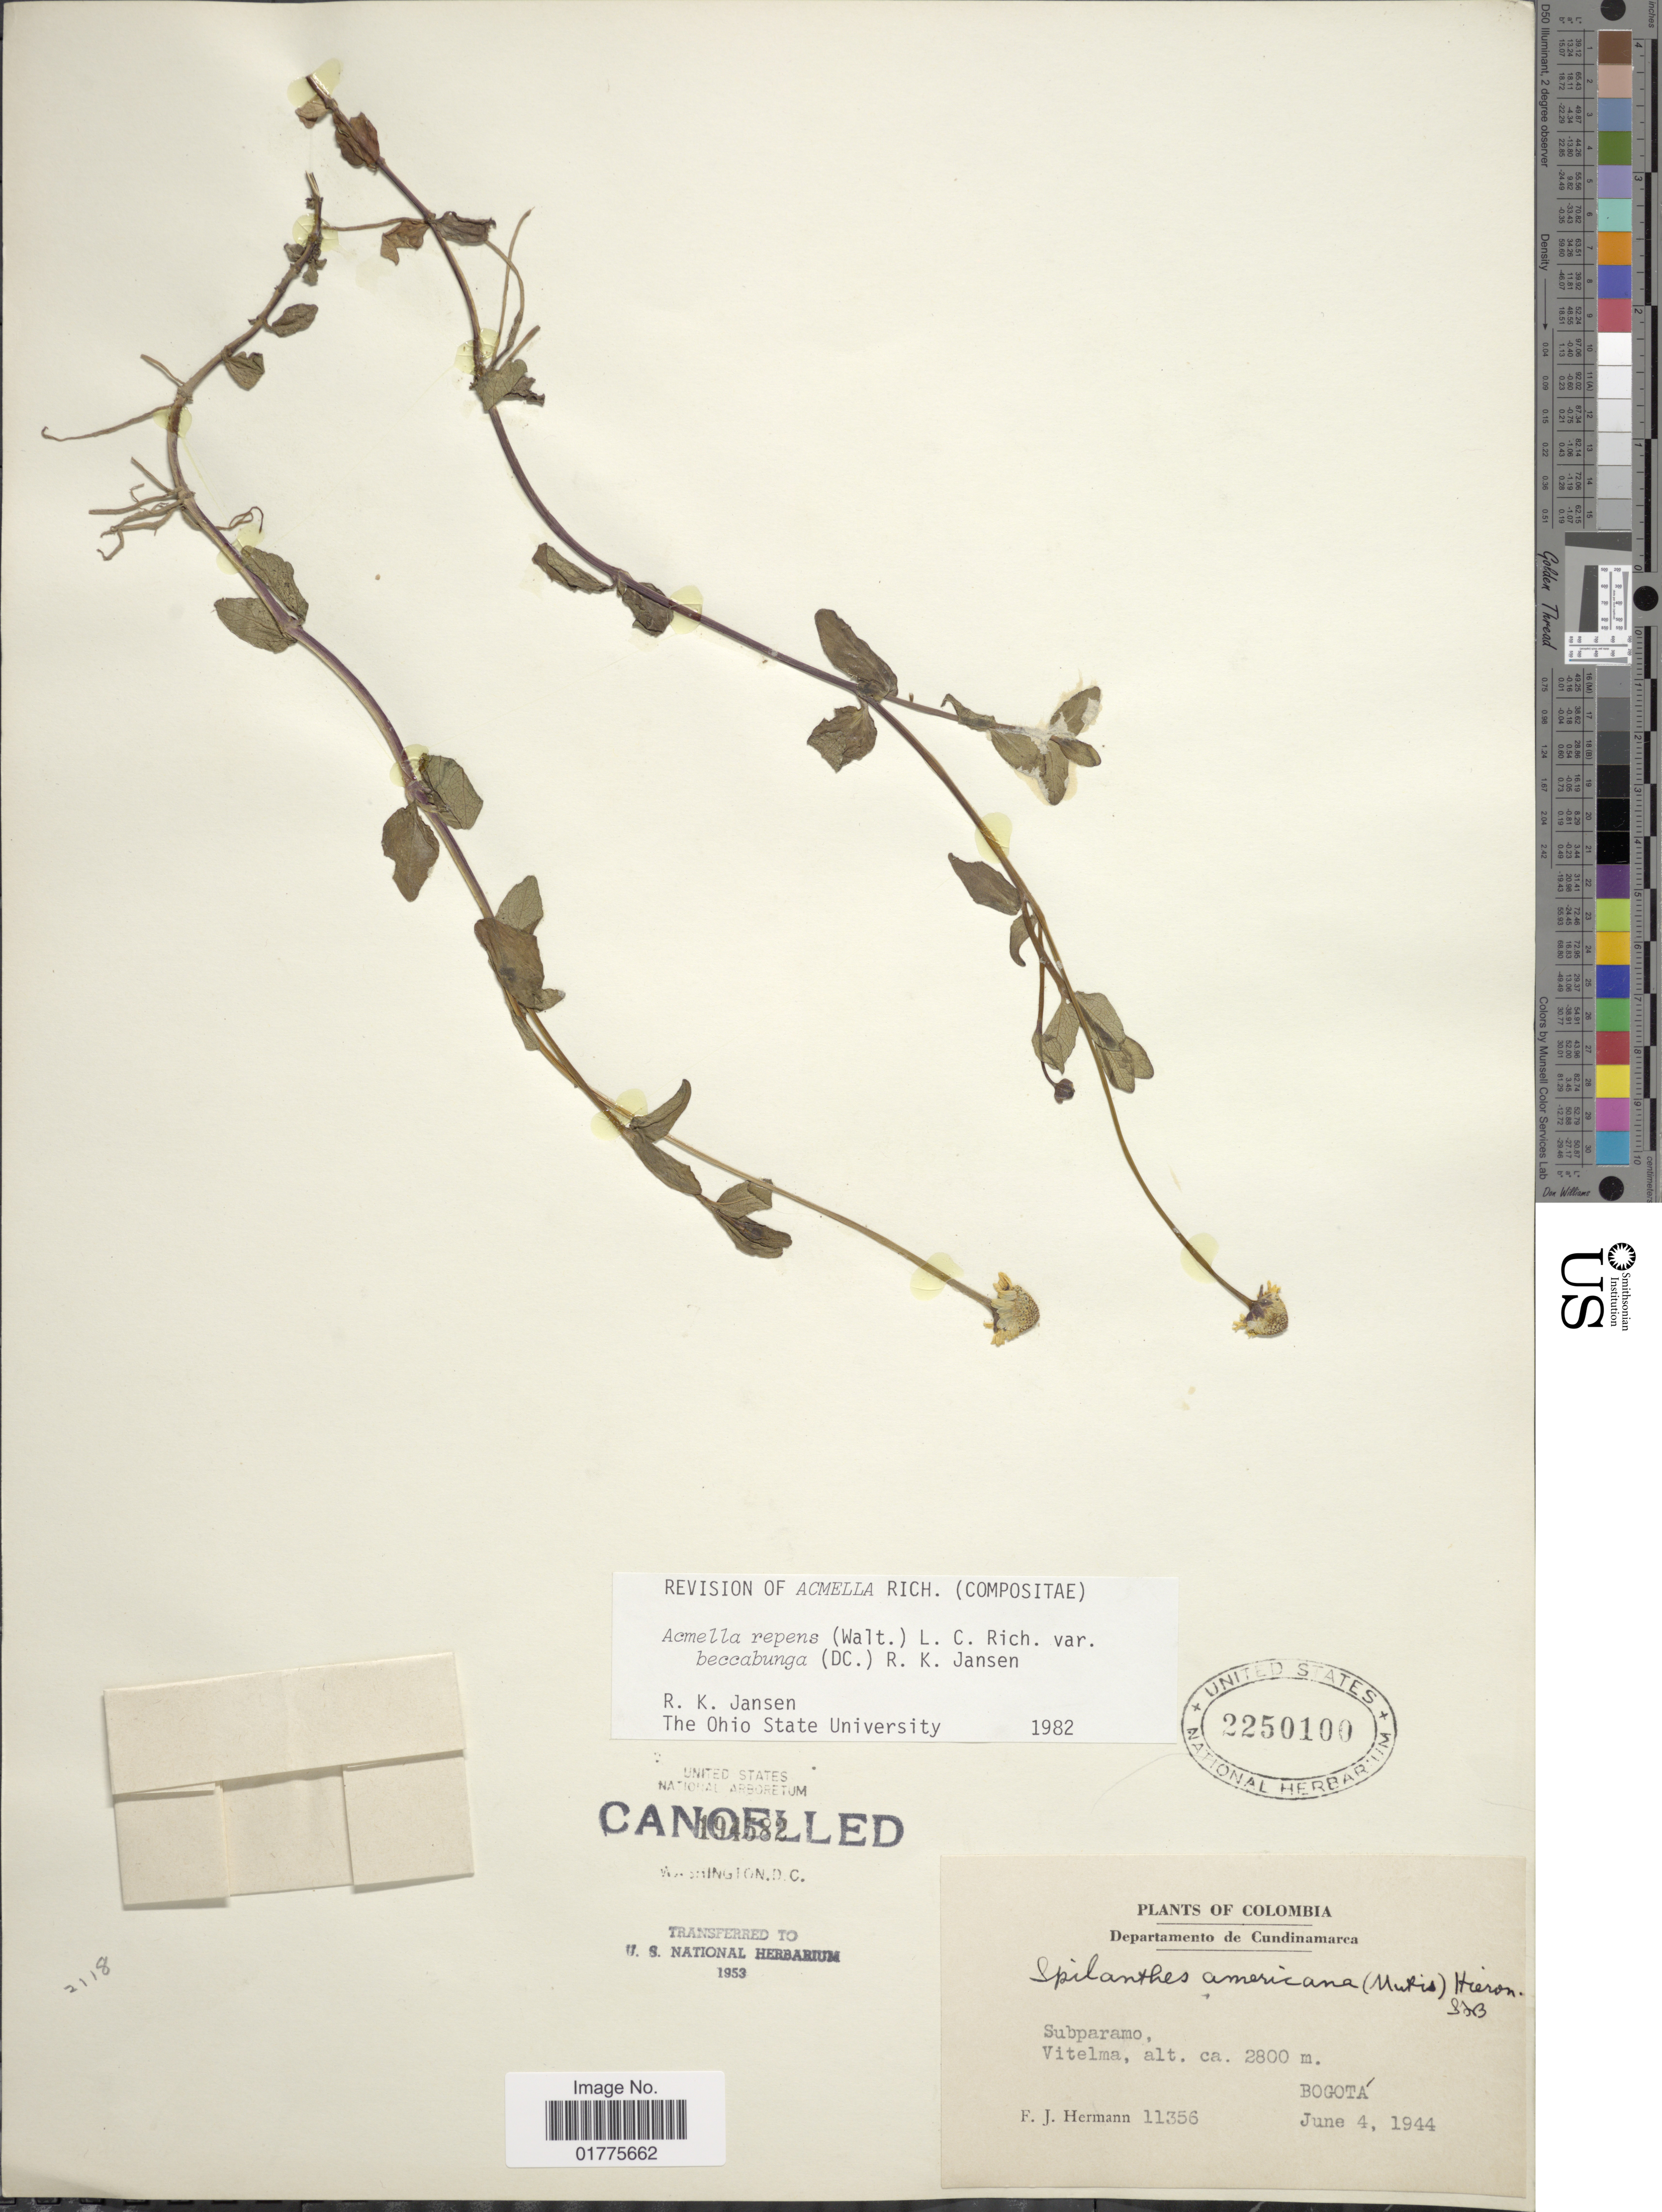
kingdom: Plantae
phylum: Tracheophyta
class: Magnoliopsida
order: Asterales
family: Asteraceae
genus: Acmella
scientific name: Acmella repens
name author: (Walter) Rich.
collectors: F. J. Hermann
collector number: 11356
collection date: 1944-06-04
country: Colombia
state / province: Bogota D.C.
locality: Subparamo, Vitelma, Bogotá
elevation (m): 2800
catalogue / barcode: US 2250100